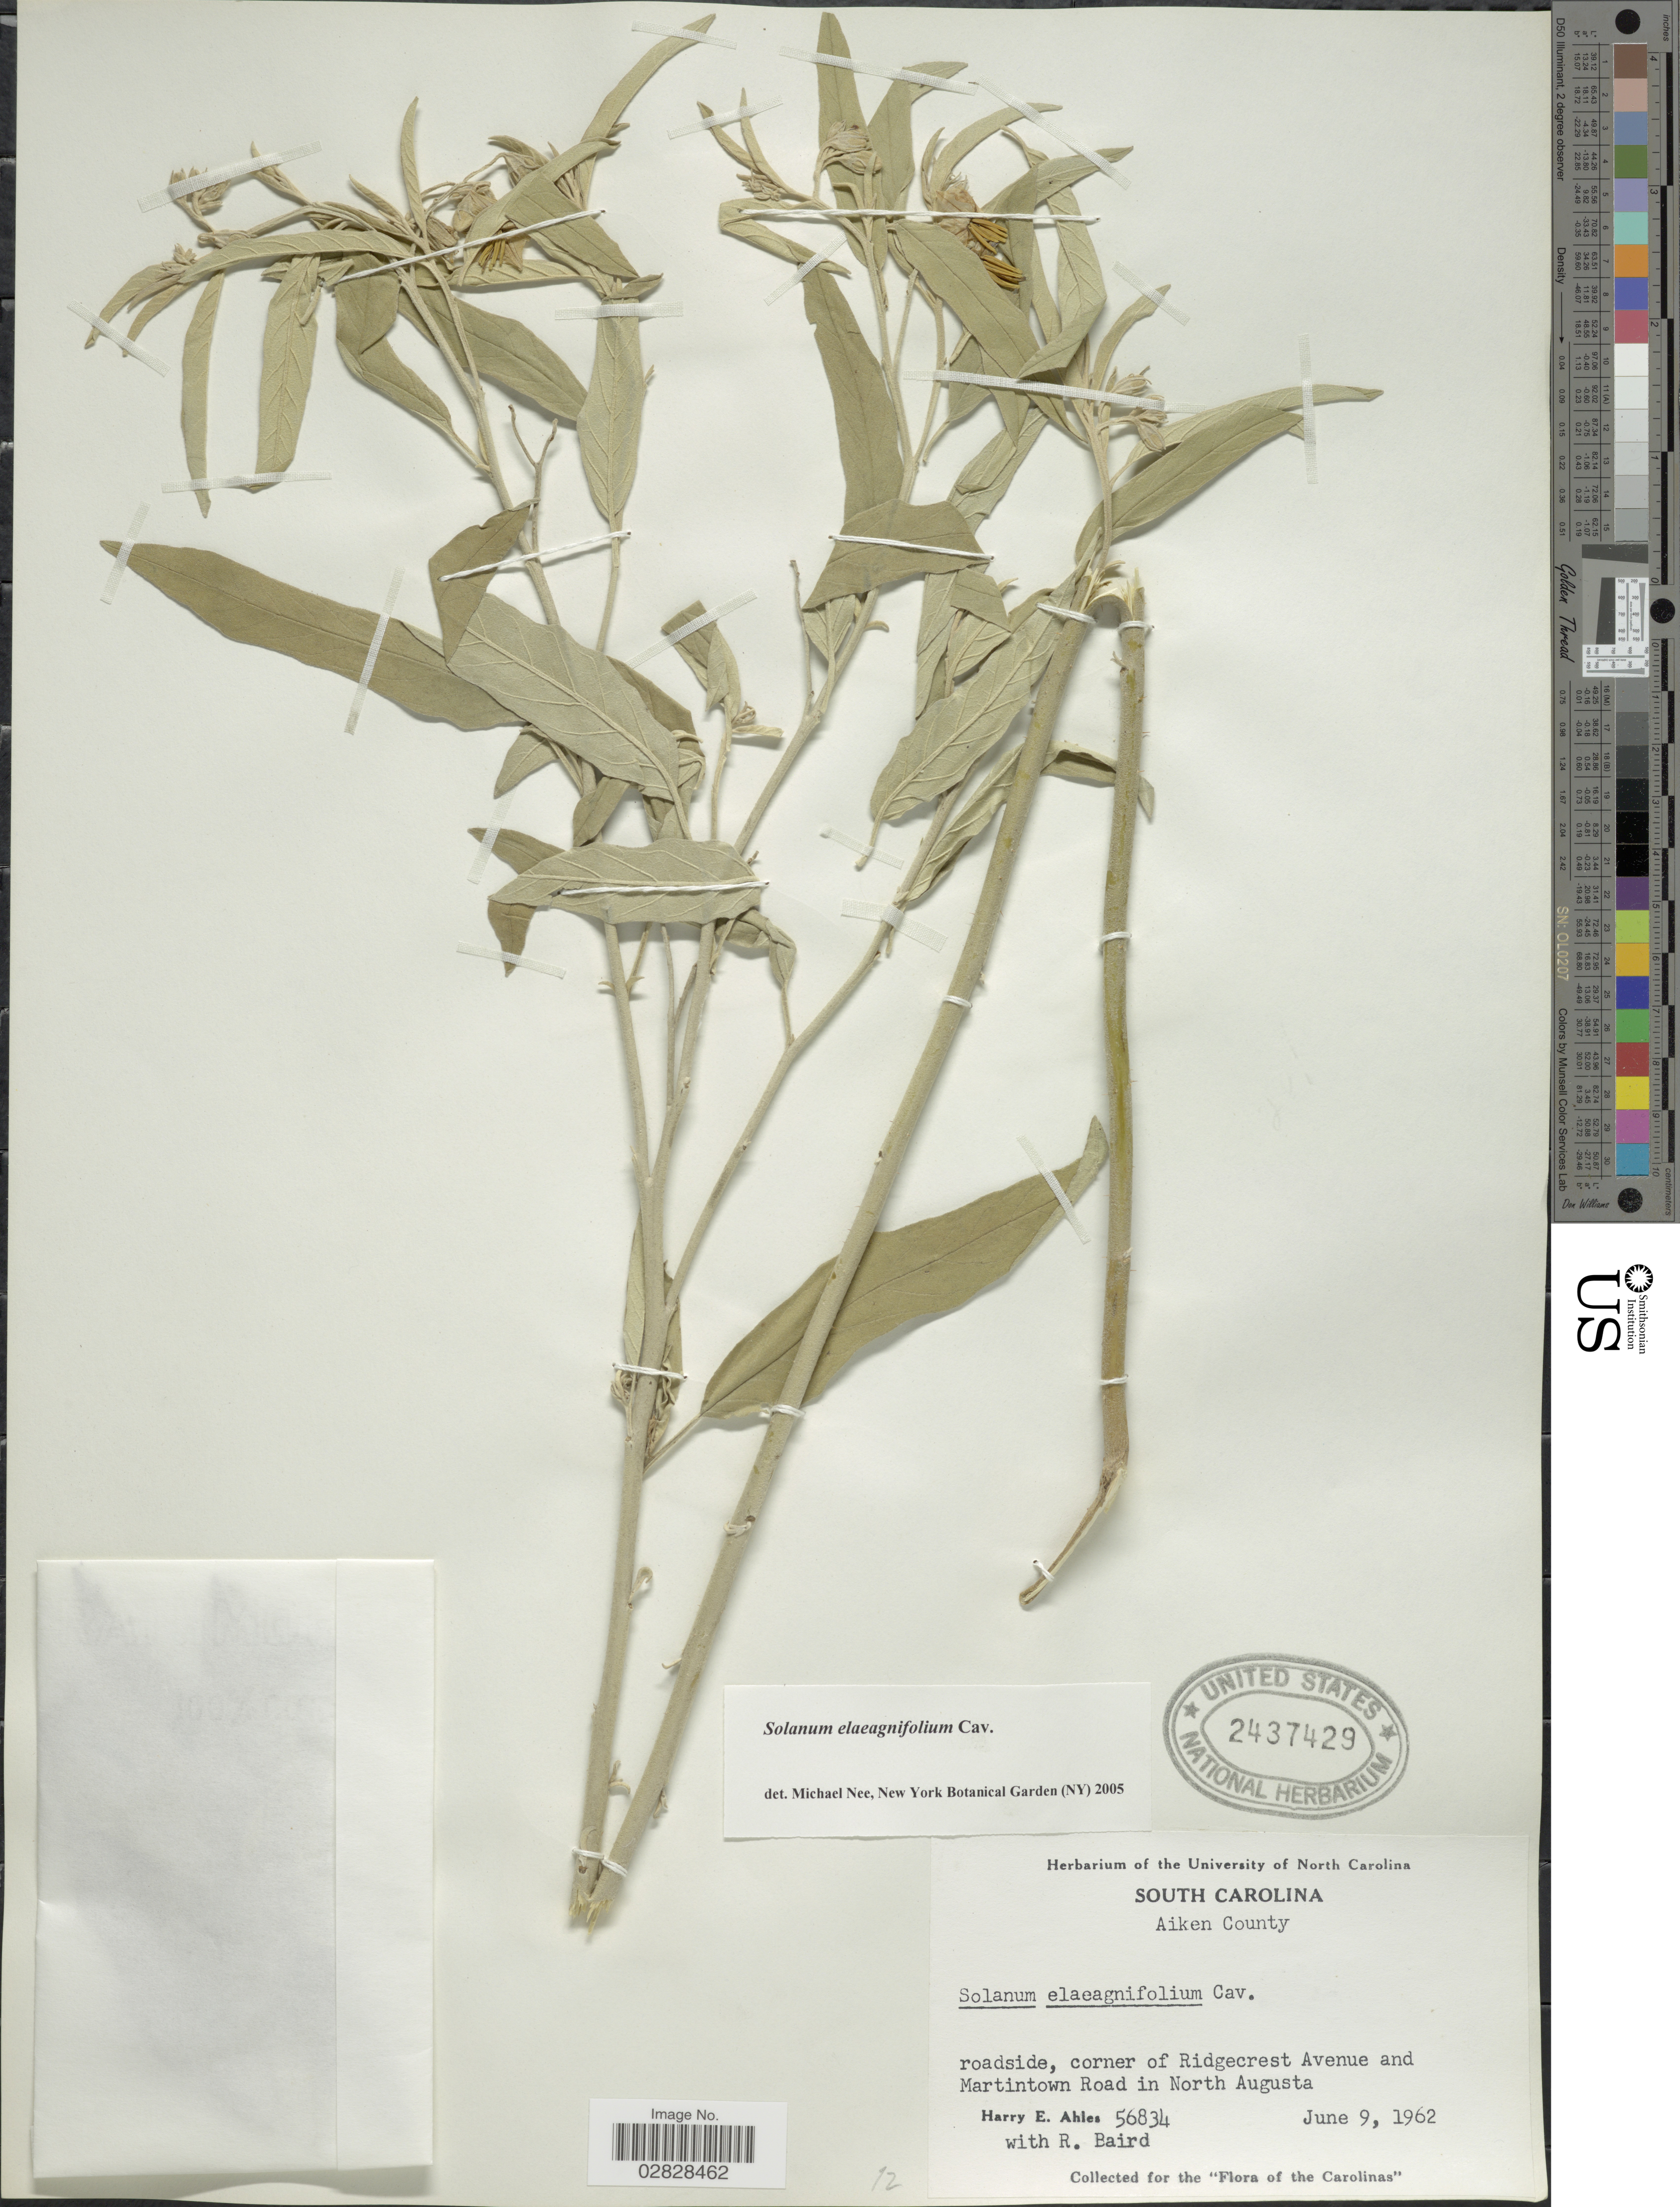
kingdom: Plantae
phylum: Tracheophyta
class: Magnoliopsida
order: Solanales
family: Solanaceae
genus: Solanum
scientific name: Solanum elaeagnifolium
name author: Cav.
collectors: H. E. Ahles & R. O. Baird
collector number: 56834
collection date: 1962-06-09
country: United States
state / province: South Carolina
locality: Aiken County. Roadside, corner of Ridgecrest Avenue and Martintown Road in North Augusta.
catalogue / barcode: US 2437429